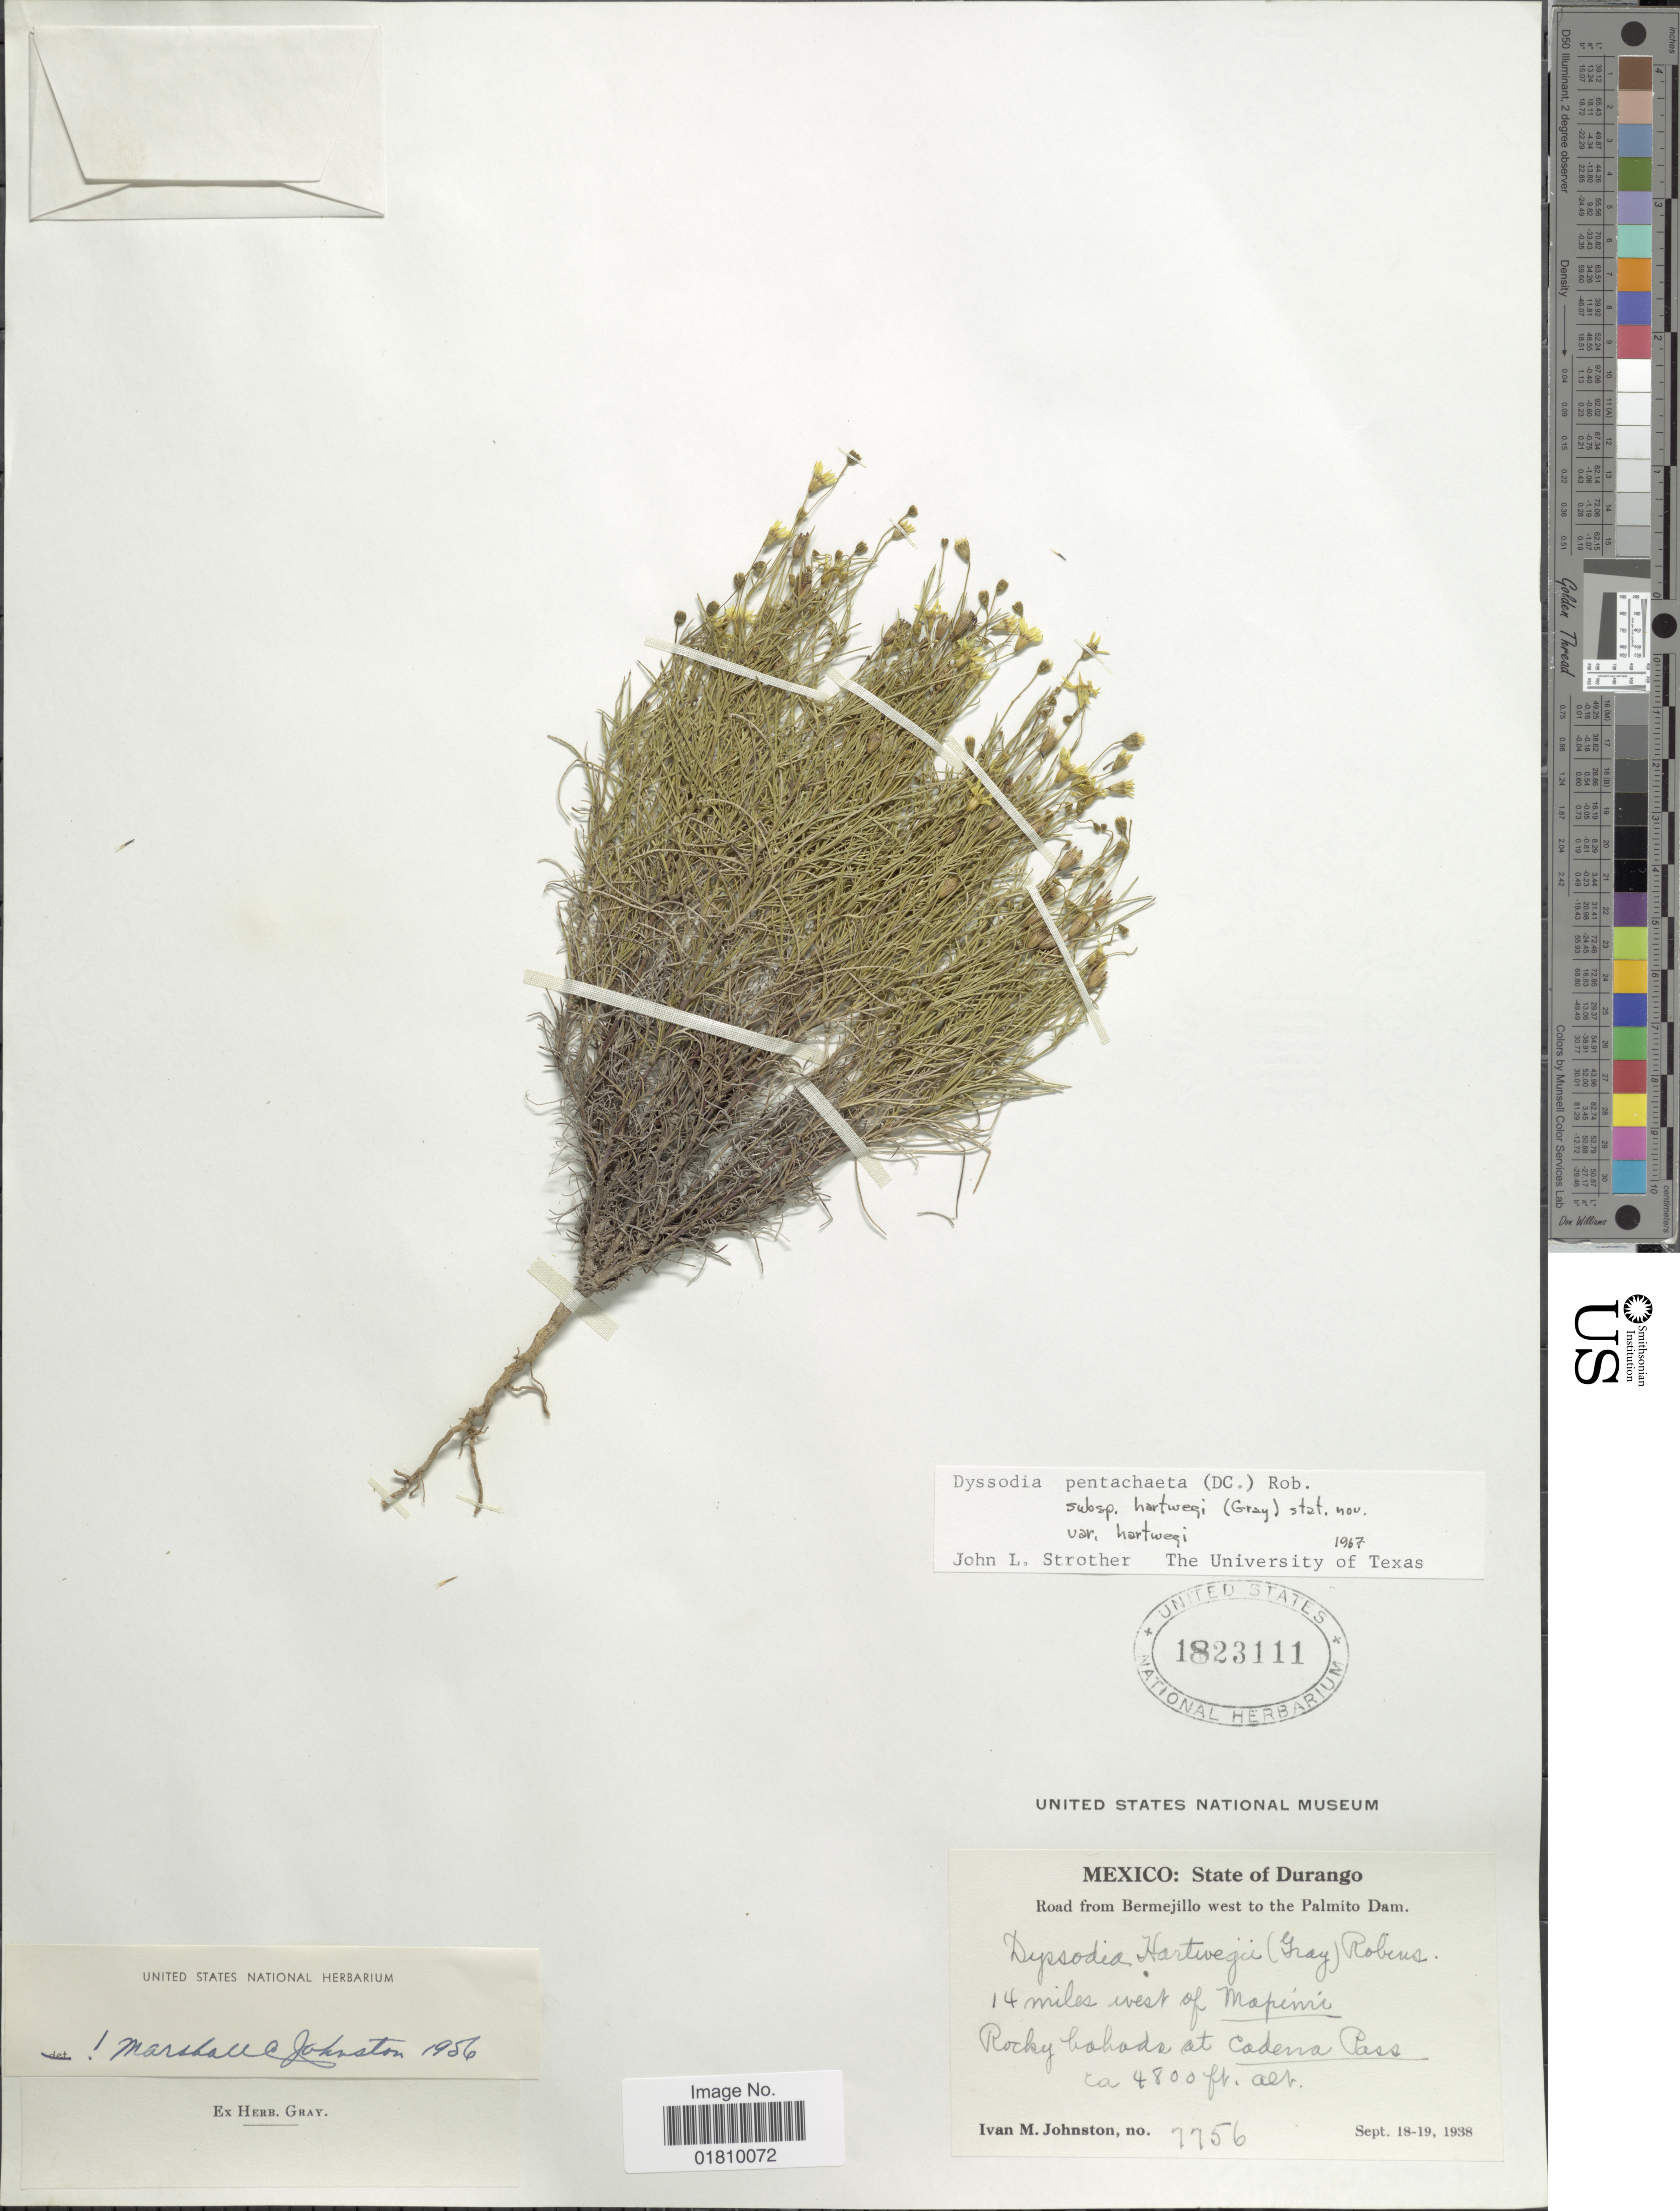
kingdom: Plantae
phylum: Tracheophyta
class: Magnoliopsida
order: Asterales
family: Asteraceae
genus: Thymophylla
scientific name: Thymophylla pentachaeta var. hartwegii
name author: (A. Gray) Strother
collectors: I.M. Johnston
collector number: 7756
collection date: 1938-09-18/1938-09-19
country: Mexico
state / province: Durango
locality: Road from Bermejillo west to the Palmito Dam., 14 miles west of Mapimi, rocky bahada [interpreted] at Caderra pass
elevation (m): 1463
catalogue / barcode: US 1823111